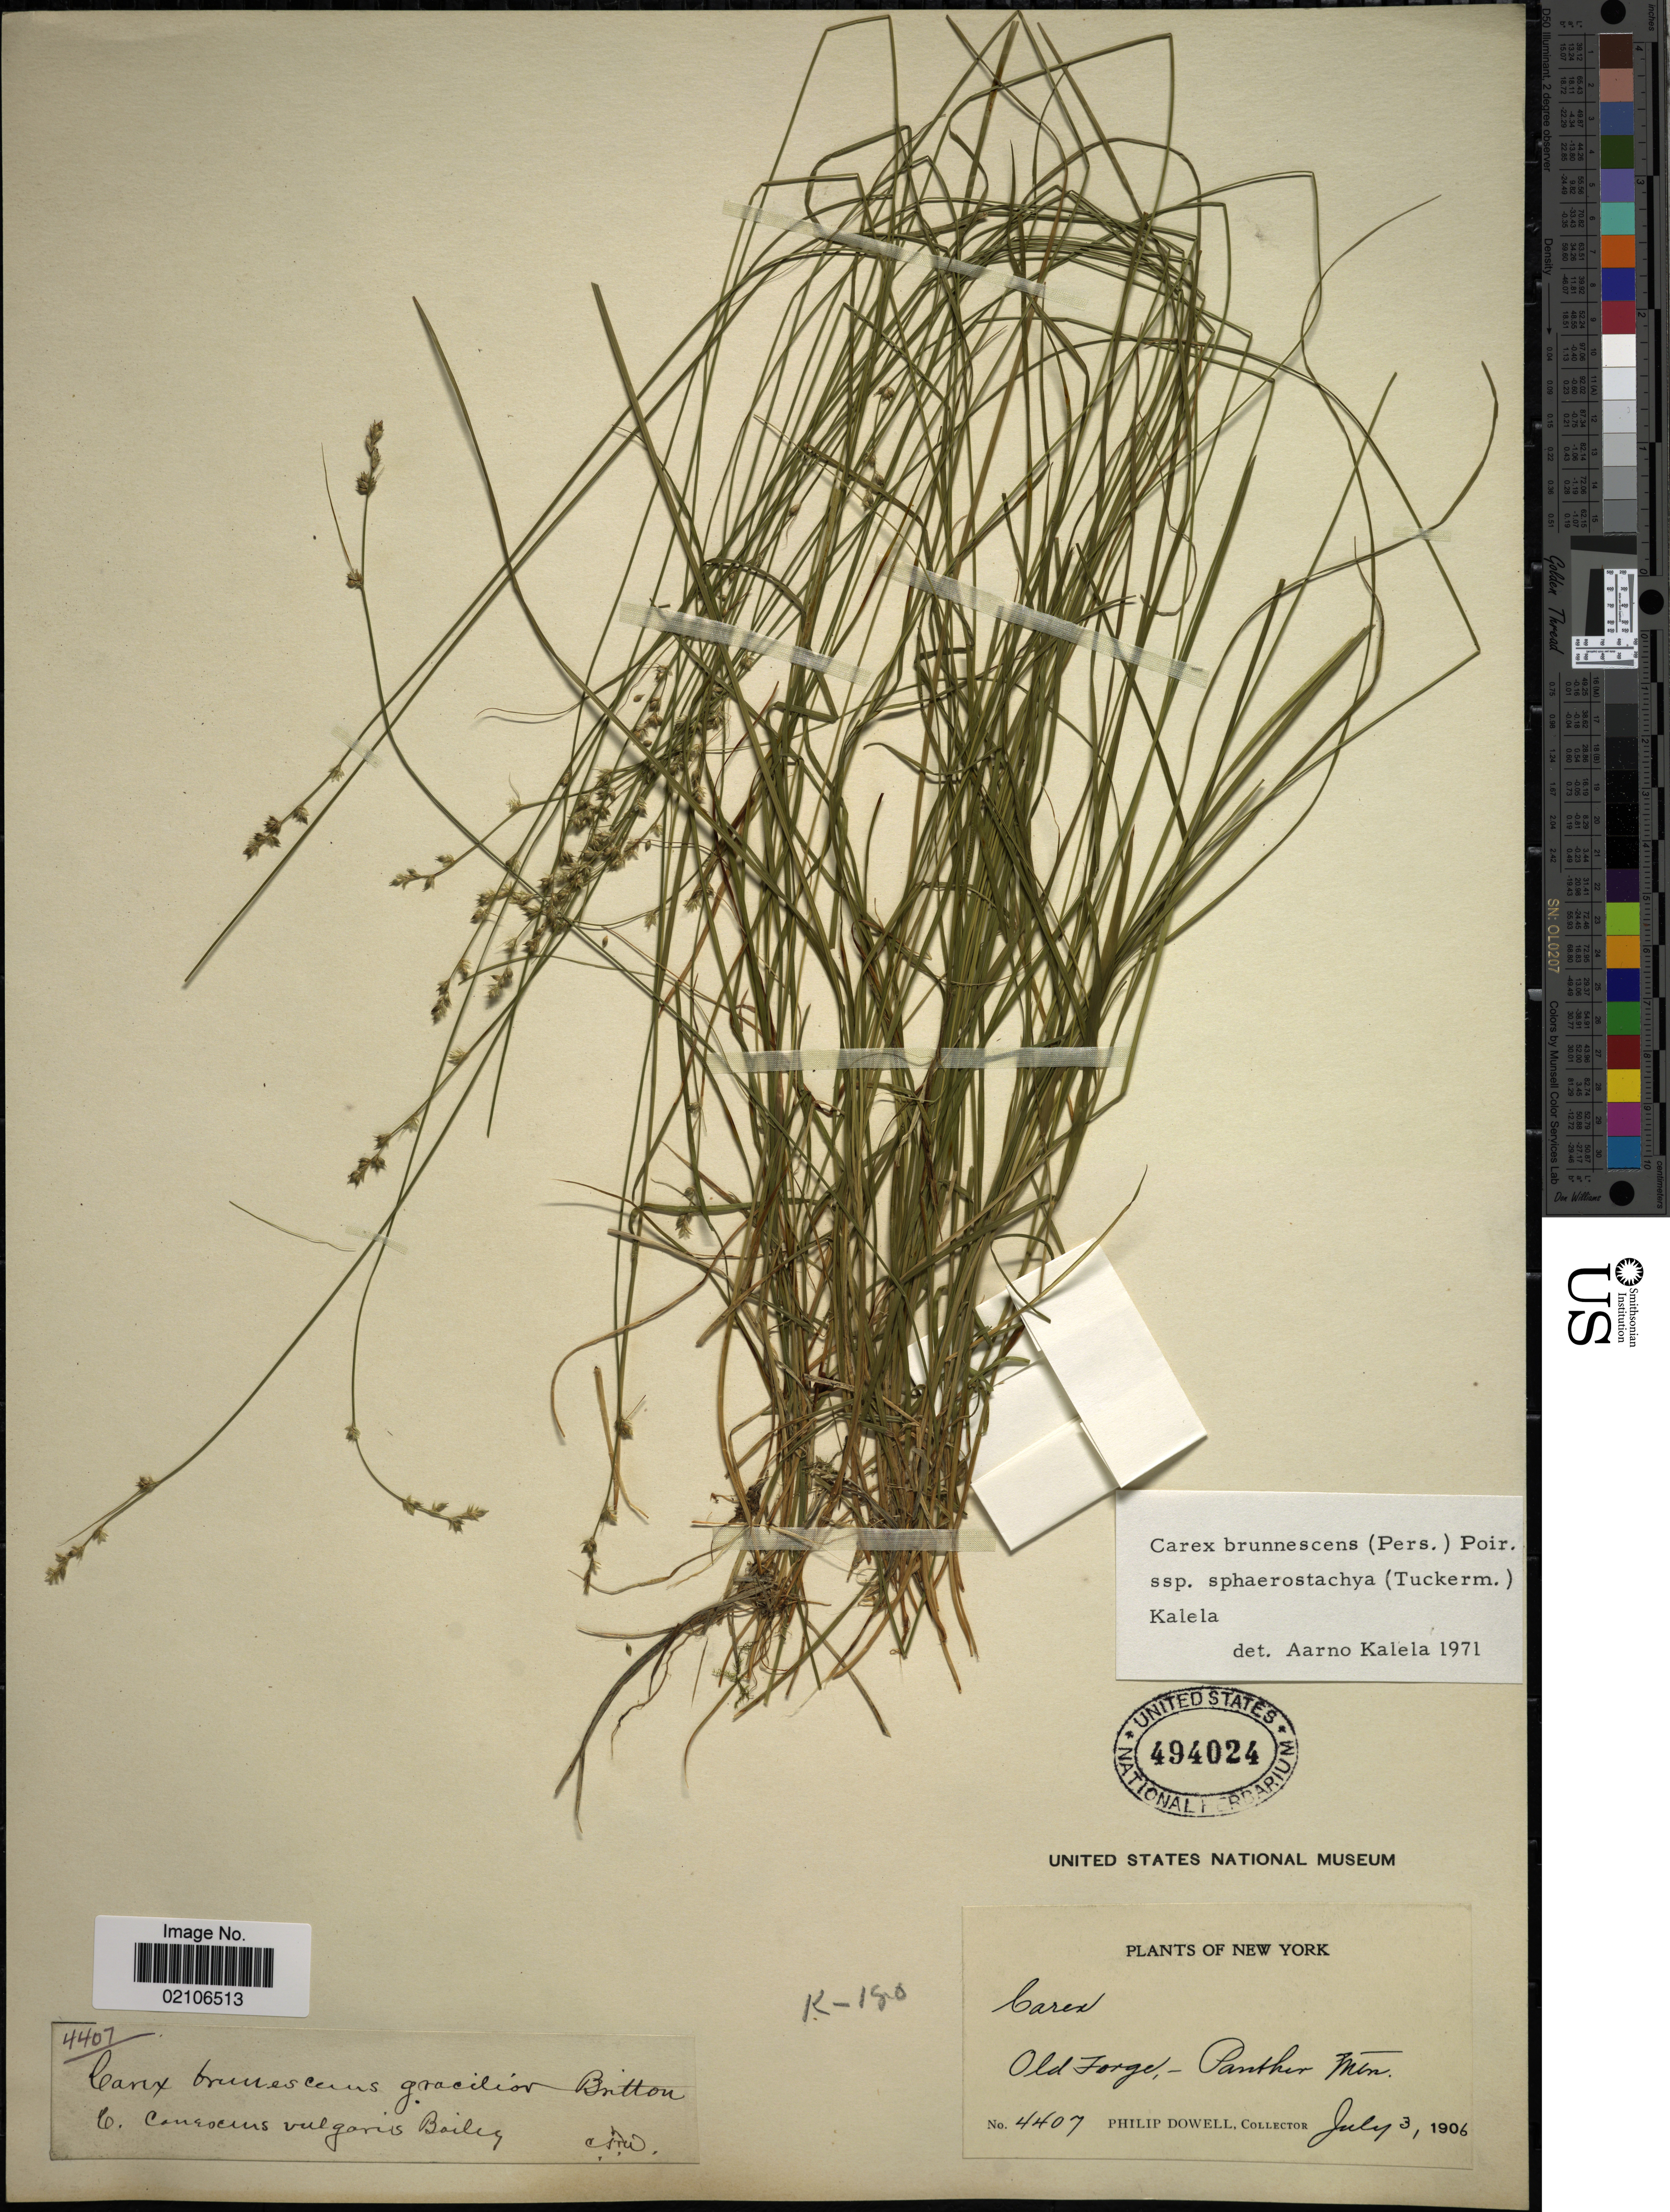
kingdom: Plantae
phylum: Tracheophyta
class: Liliopsida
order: Poales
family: Cyperaceae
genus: Carex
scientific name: Carex brunnescens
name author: (Pers.) Poir.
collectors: P. Dowell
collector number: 4407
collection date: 1906-07-03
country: United States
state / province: New York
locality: Old Forge - Panther Mtn.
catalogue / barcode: US 494024